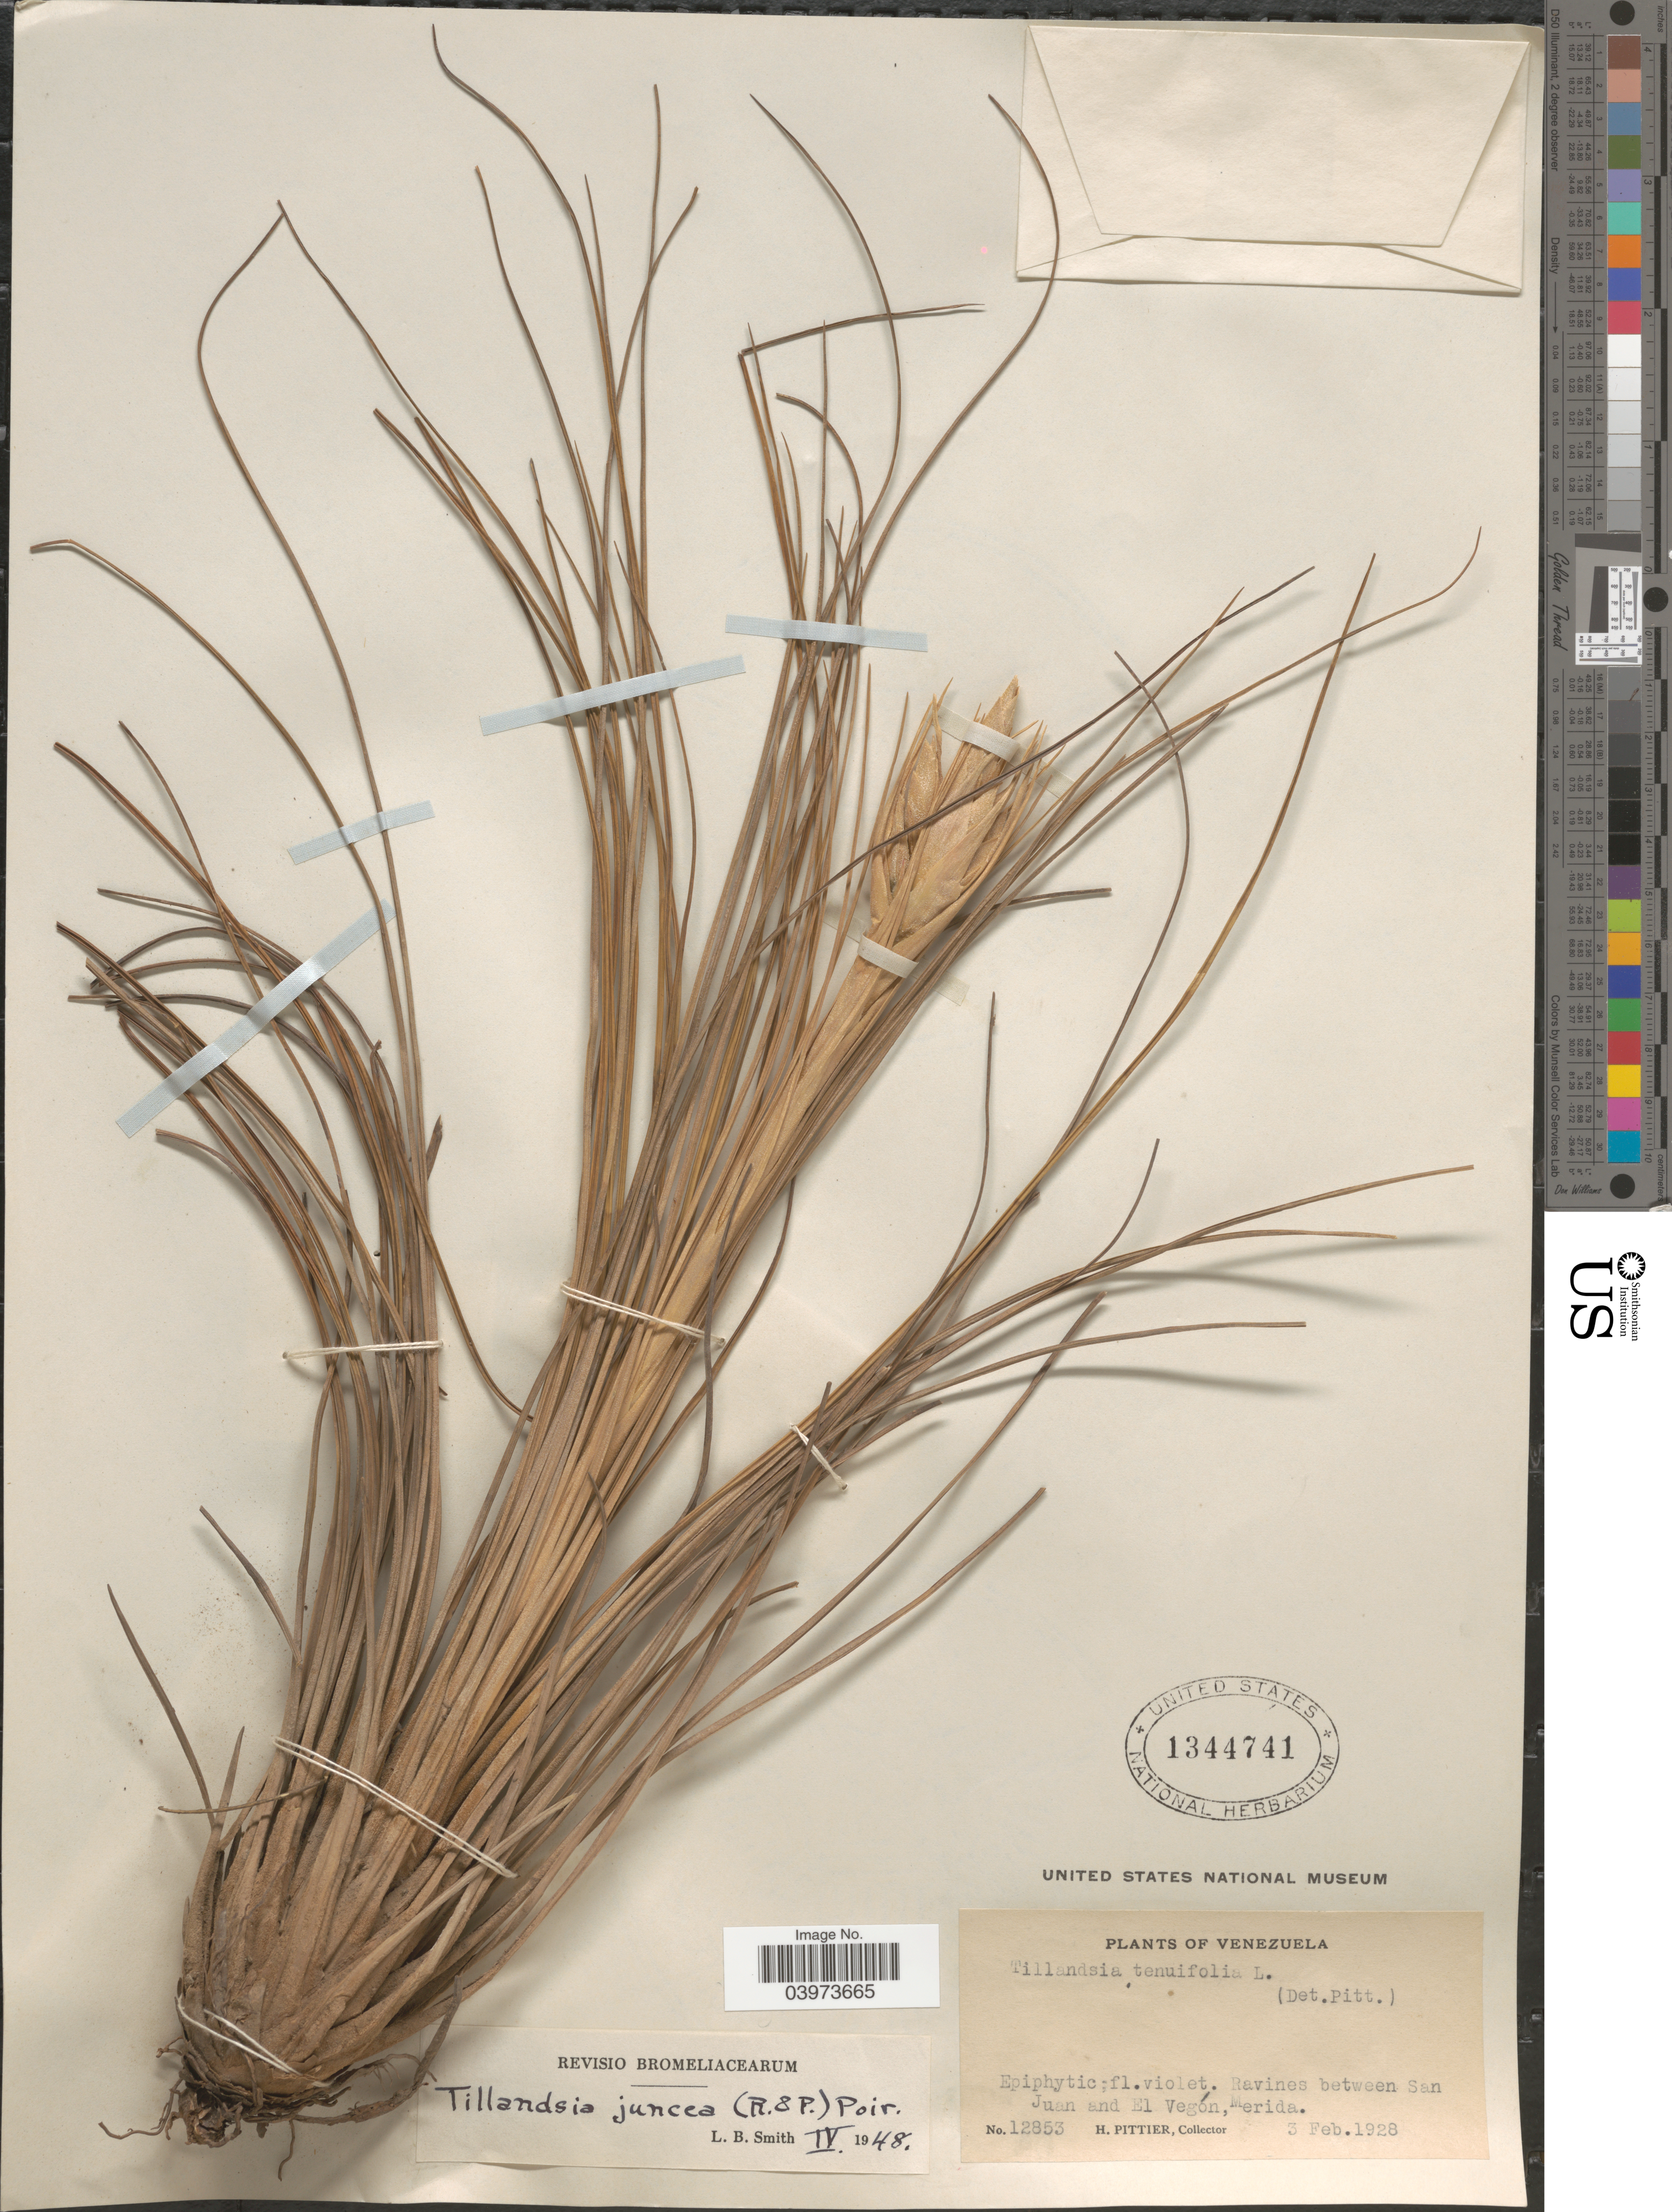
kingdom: Plantae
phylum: Tracheophyta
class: Liliopsida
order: Poales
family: Bromeliaceae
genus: Tillandsia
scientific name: Tillandsia juncea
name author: (Ruiz & Pav.) Poir.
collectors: H. F. Pittier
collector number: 12853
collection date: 1928-02-03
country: Venezuela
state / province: Merida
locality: Ravines between San Juan and El Vegón.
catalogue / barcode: US 1344741